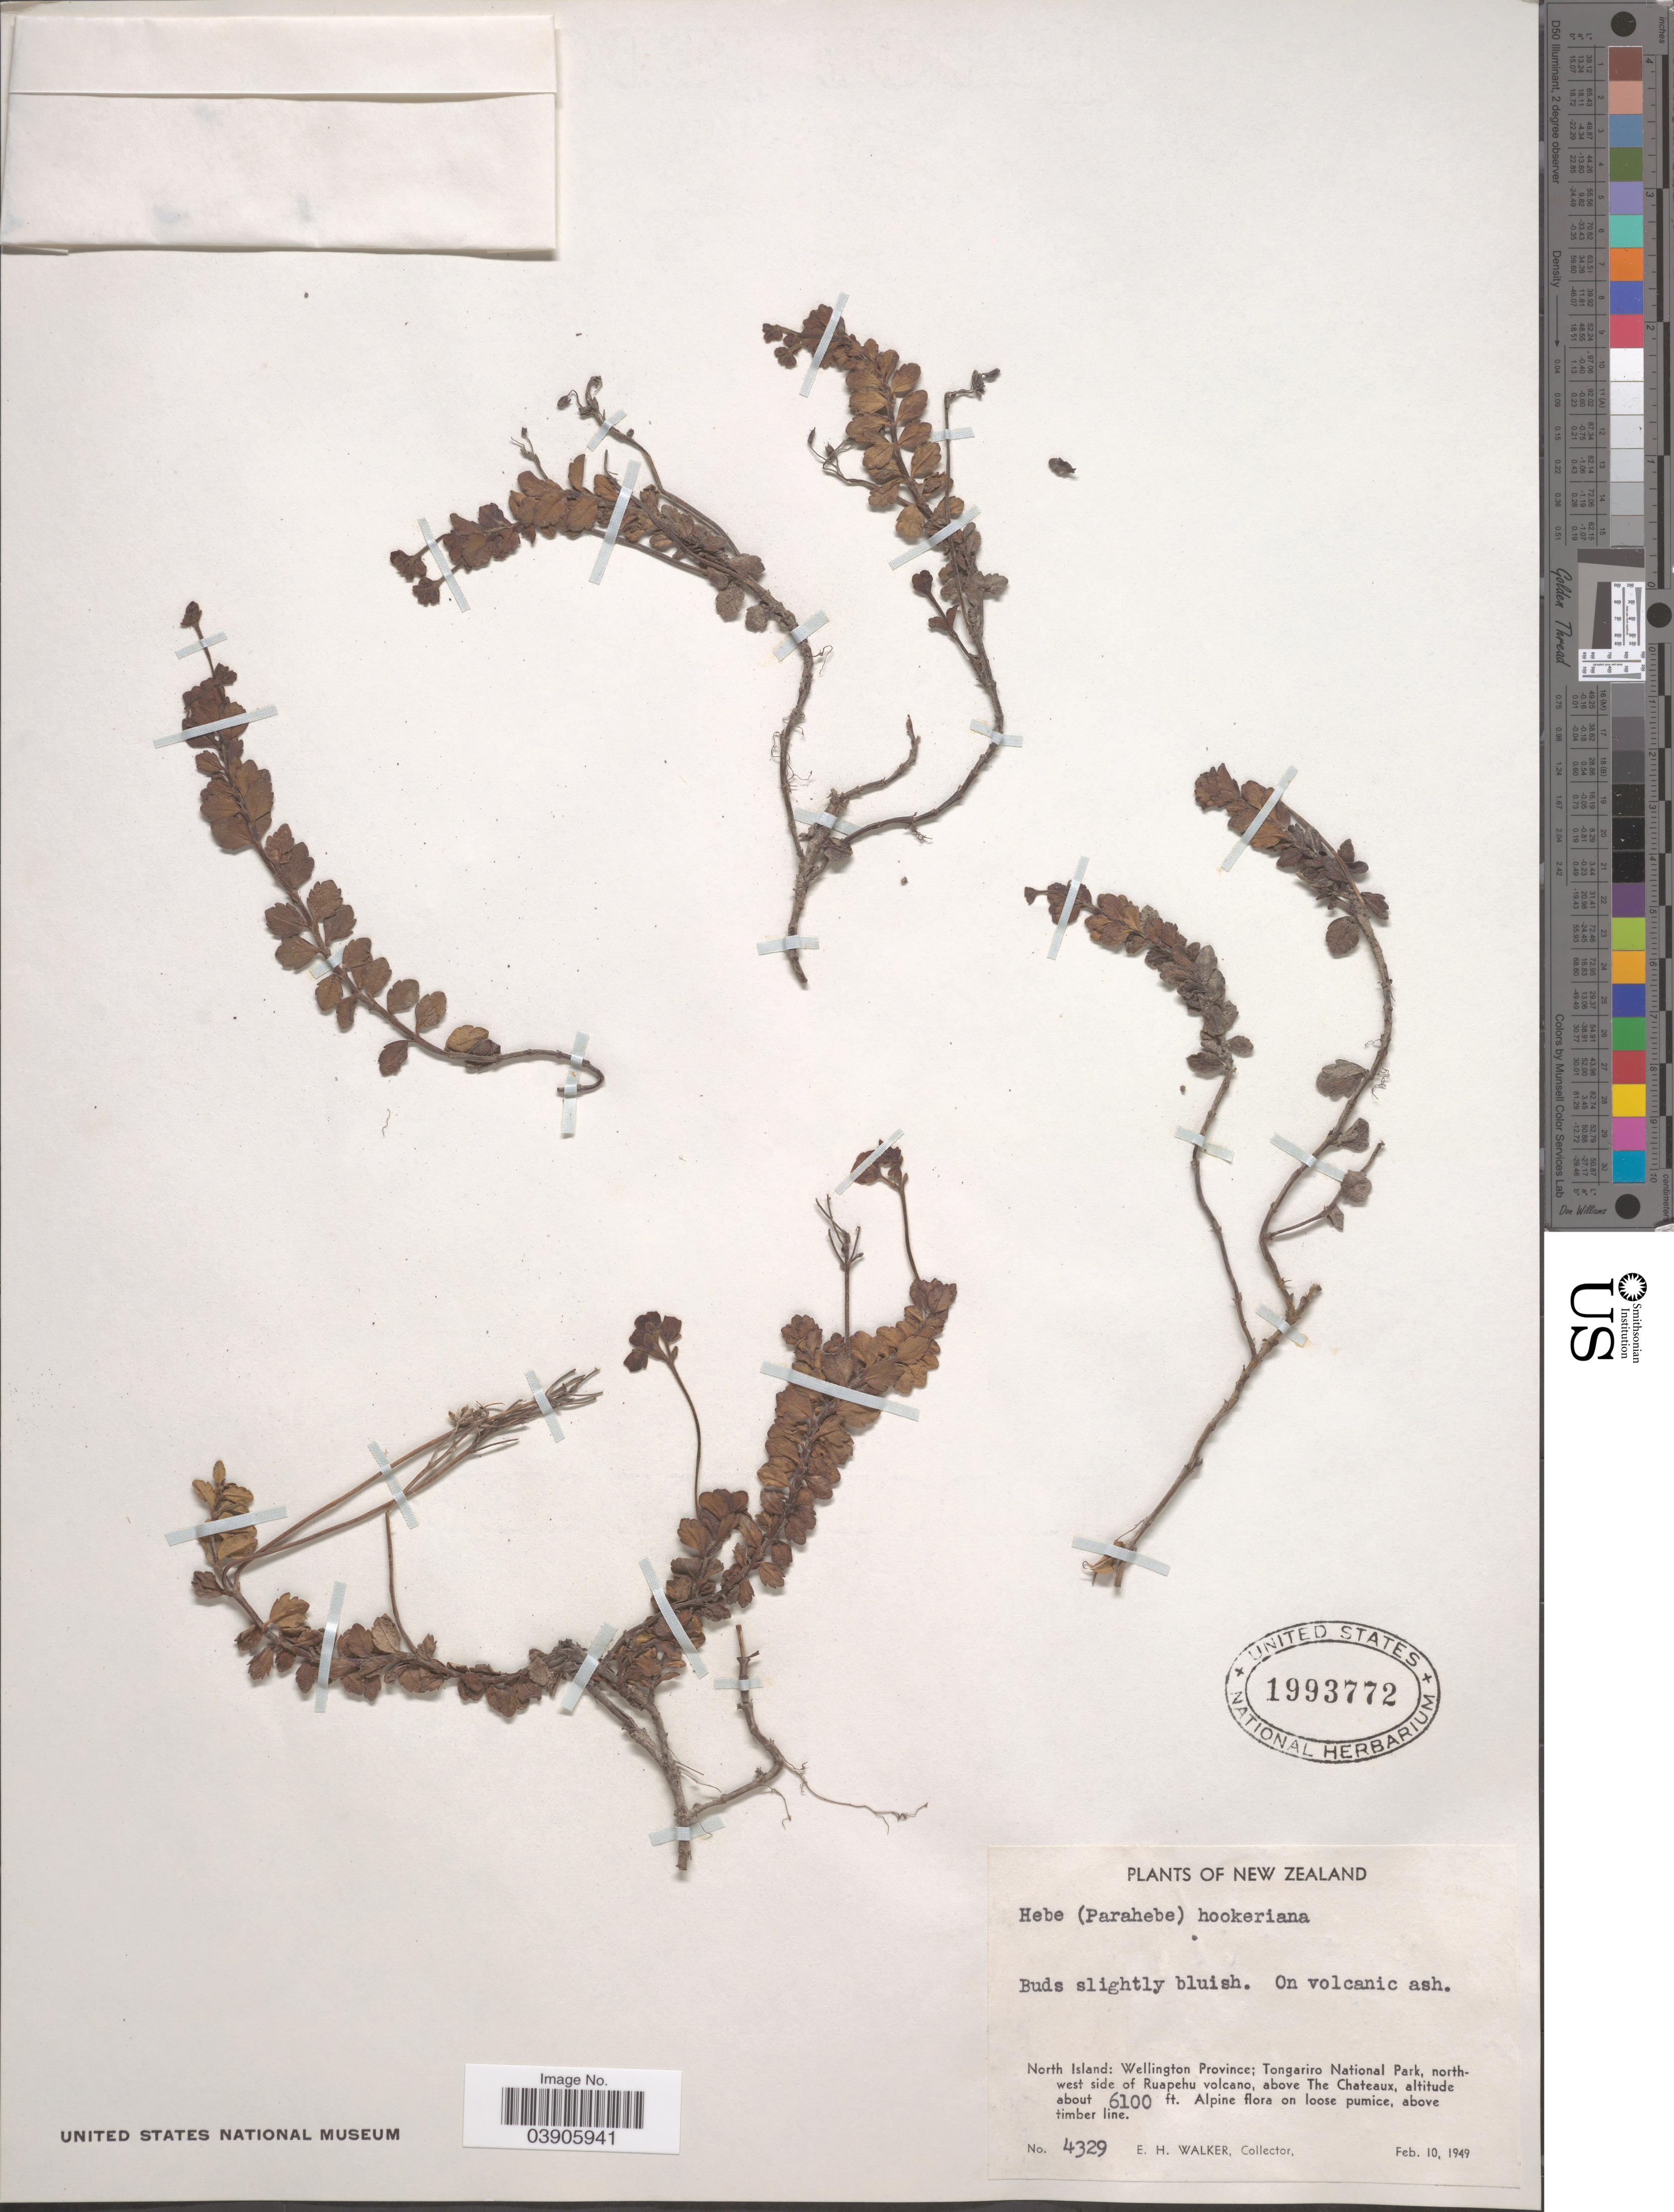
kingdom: Plantae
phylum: Tracheophyta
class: Magnoliopsida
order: Lamiales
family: Plantaginaceae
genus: Hebe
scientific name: Hebe hookeriana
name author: (Walp.) Allan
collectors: E. H. Walker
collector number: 4329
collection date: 1949-02-10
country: New Zealand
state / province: Wellington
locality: North Island: Wellington Province; Tongariro National Park, north-west side of Ruapehu volcano, above The Chateaux.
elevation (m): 1859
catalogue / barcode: US 1993772